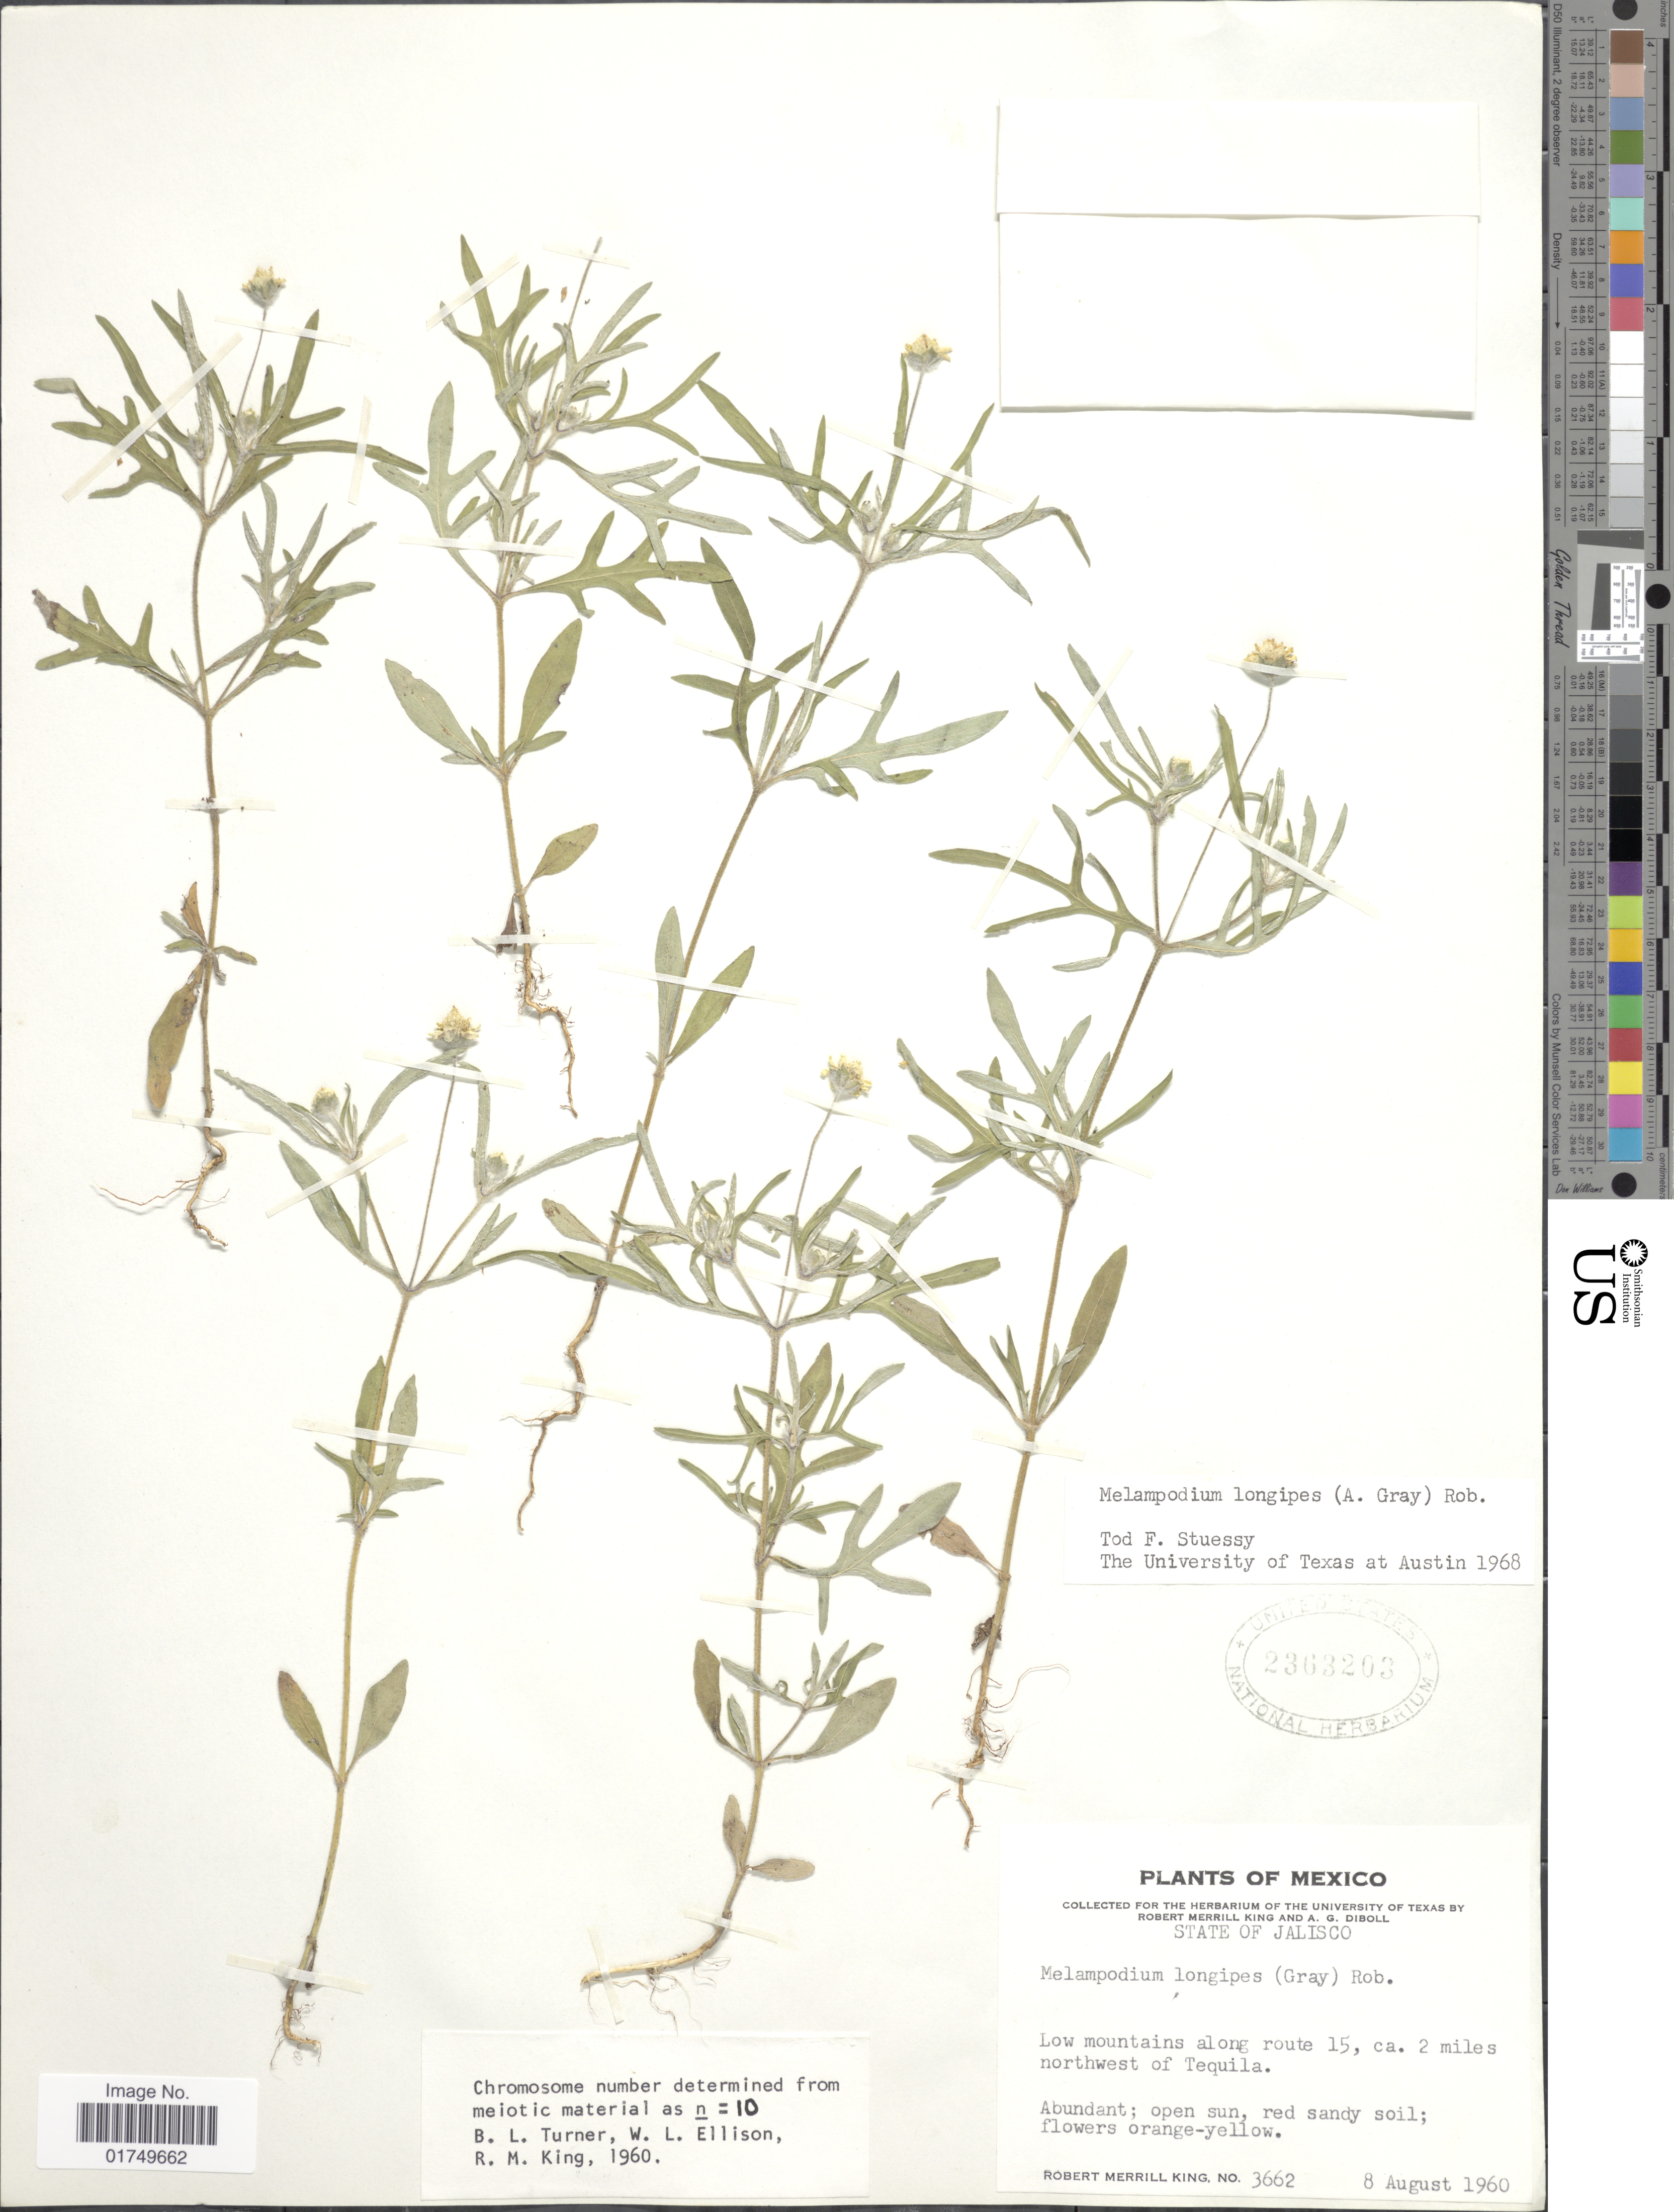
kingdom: Plantae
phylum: Tracheophyta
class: Magnoliopsida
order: Asterales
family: Asteraceae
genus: Melampodium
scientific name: Melampodium longipes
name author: (A. Gray) B.L. Rob.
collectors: R. M. King & A. Diboll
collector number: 3662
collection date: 1960-08-08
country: Mexico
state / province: Jalisco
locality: Low mountains along route 15, ca. 2 miles northwest of Tequila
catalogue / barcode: US 2363203